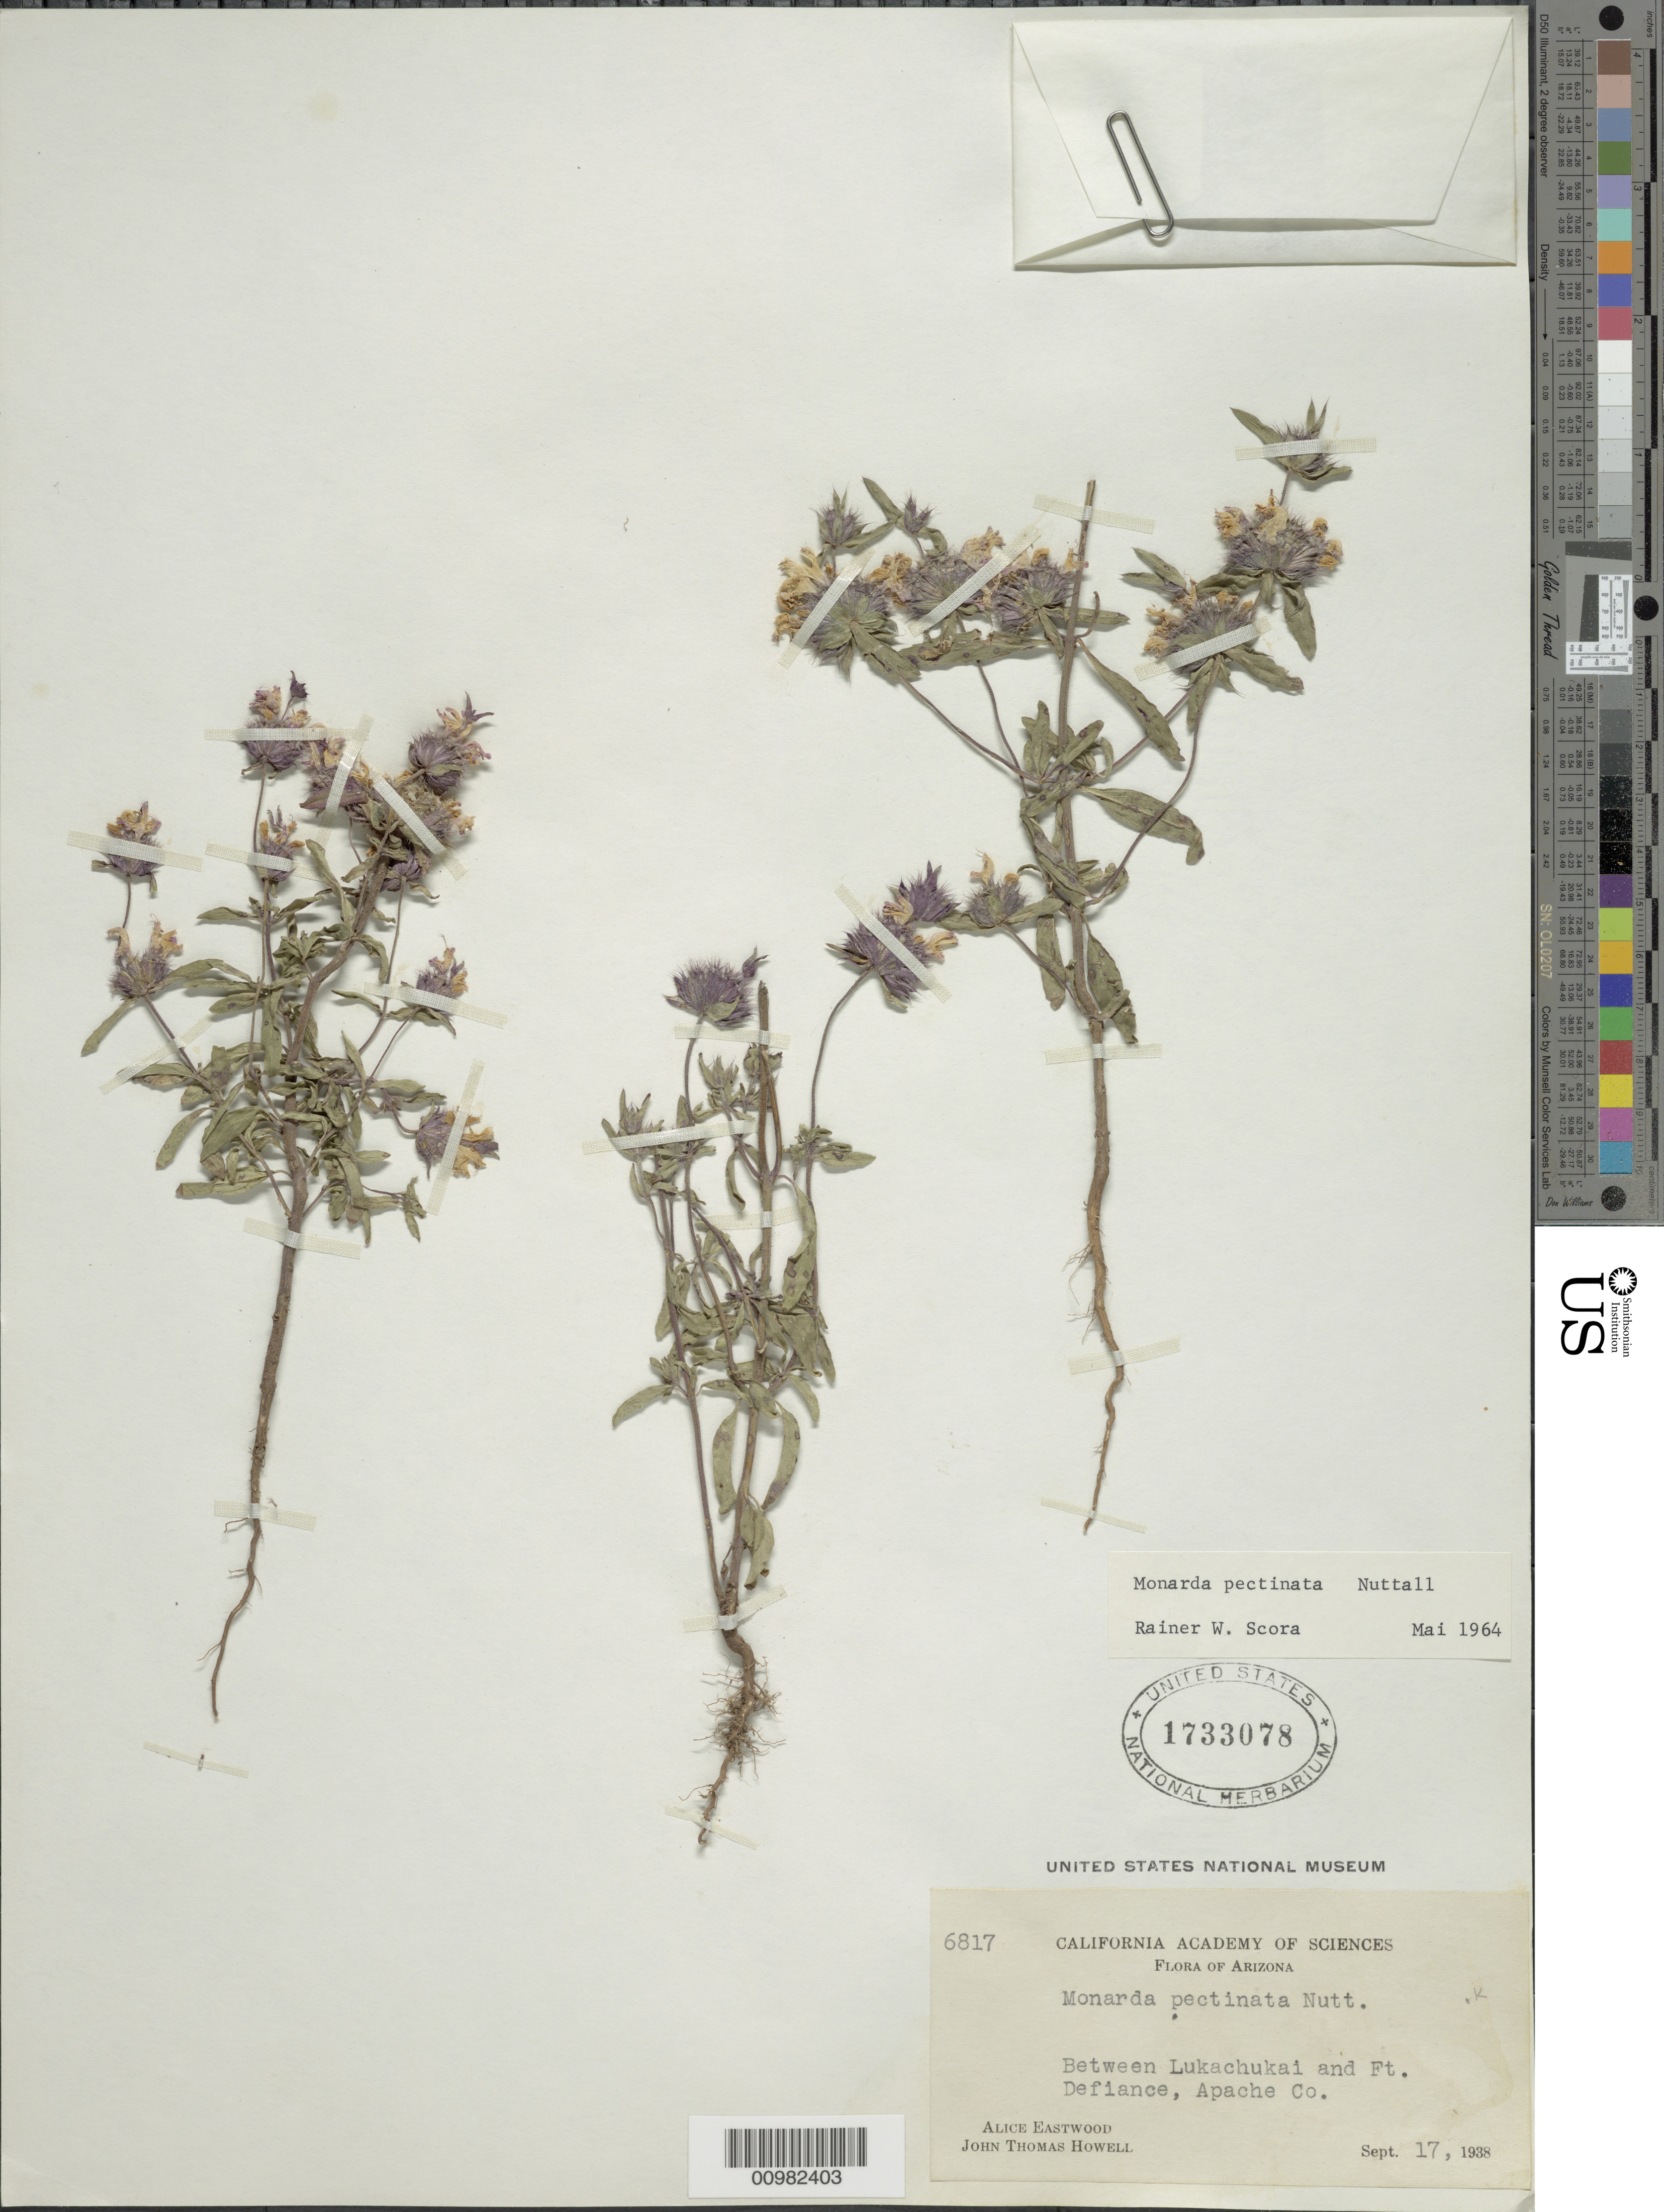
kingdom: Plantae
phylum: Tracheophyta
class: Magnoliopsida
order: Lamiales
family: Lamiaceae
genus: Monarda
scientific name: Monarda pectinata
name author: Nutt.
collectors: A. Eastwood & J. T. Howell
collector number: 6817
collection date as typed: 17 Sep 1938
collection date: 1938-09-17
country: United States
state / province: Arizona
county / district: Apache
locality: Between Lukachuckai and Ft. Defiance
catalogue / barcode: US 1733078